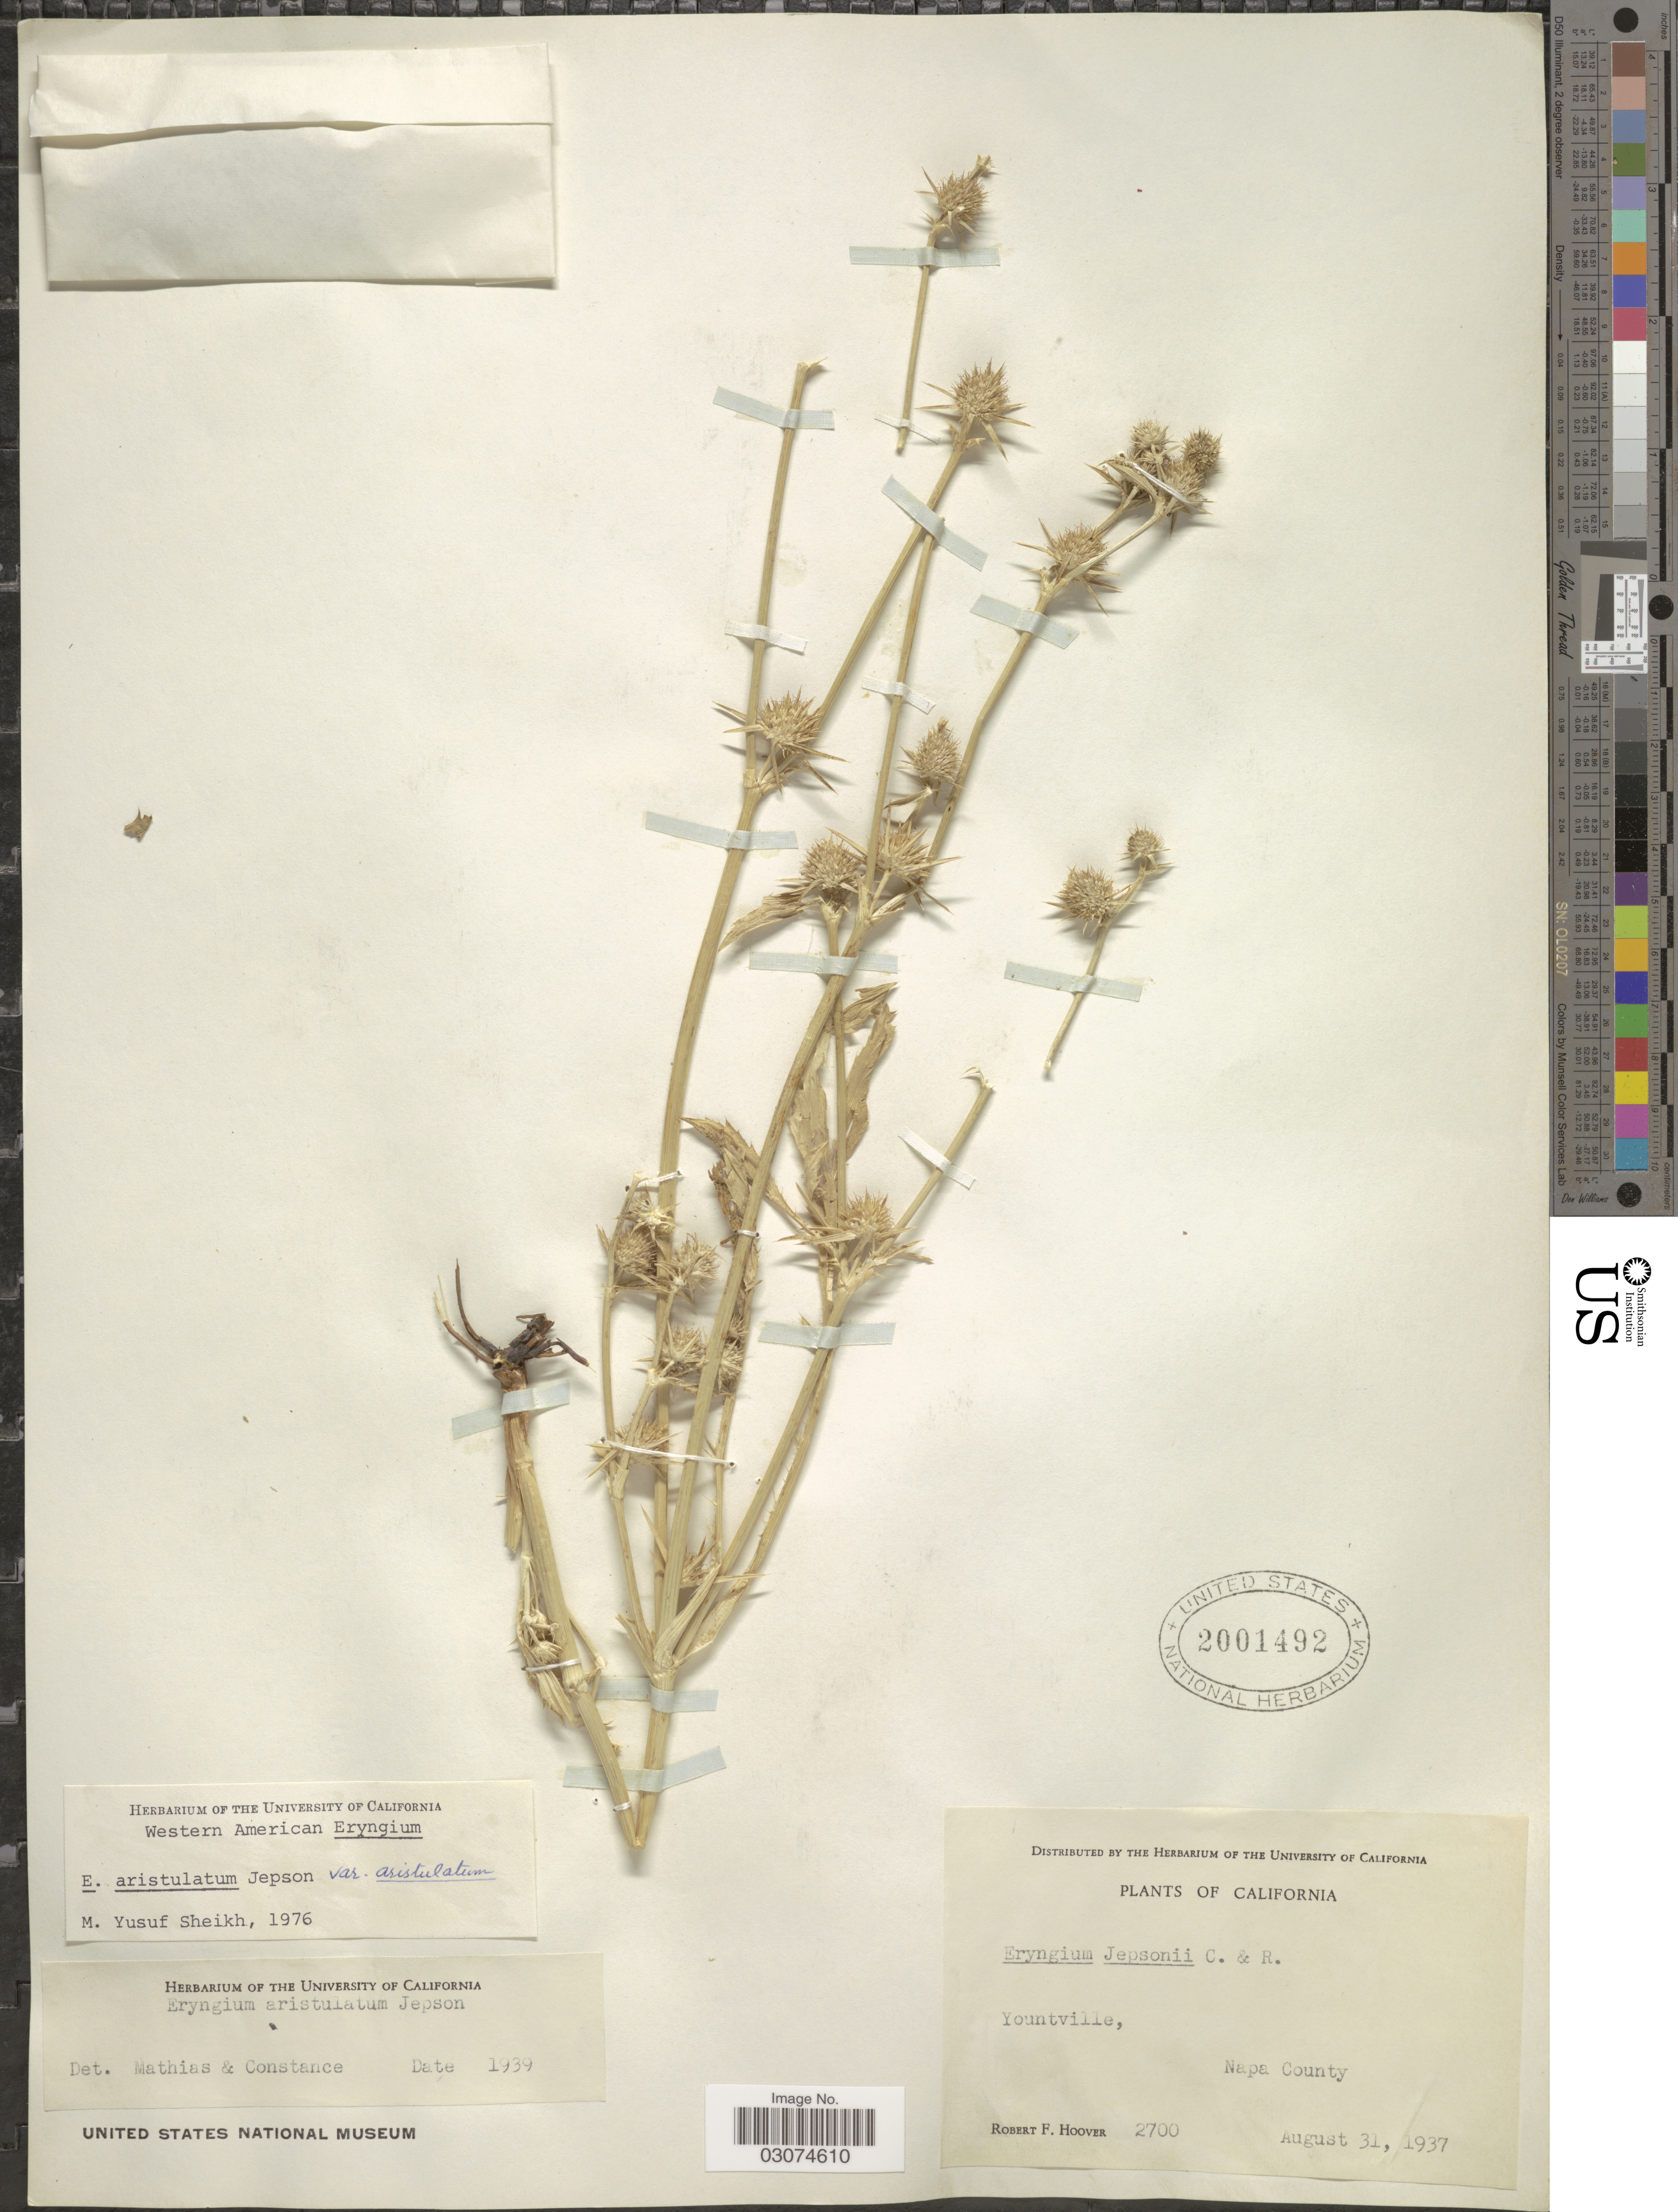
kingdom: Plantae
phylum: Tracheophyta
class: Magnoliopsida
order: Apiales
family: Apiaceae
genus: Eryngium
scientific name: Eryngium aristulatum var. aristulatum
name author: Jeps.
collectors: R. F. Hoover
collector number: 2700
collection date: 1937-08-31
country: United States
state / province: California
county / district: Napa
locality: Yountville, Napa County.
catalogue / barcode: US 2001492